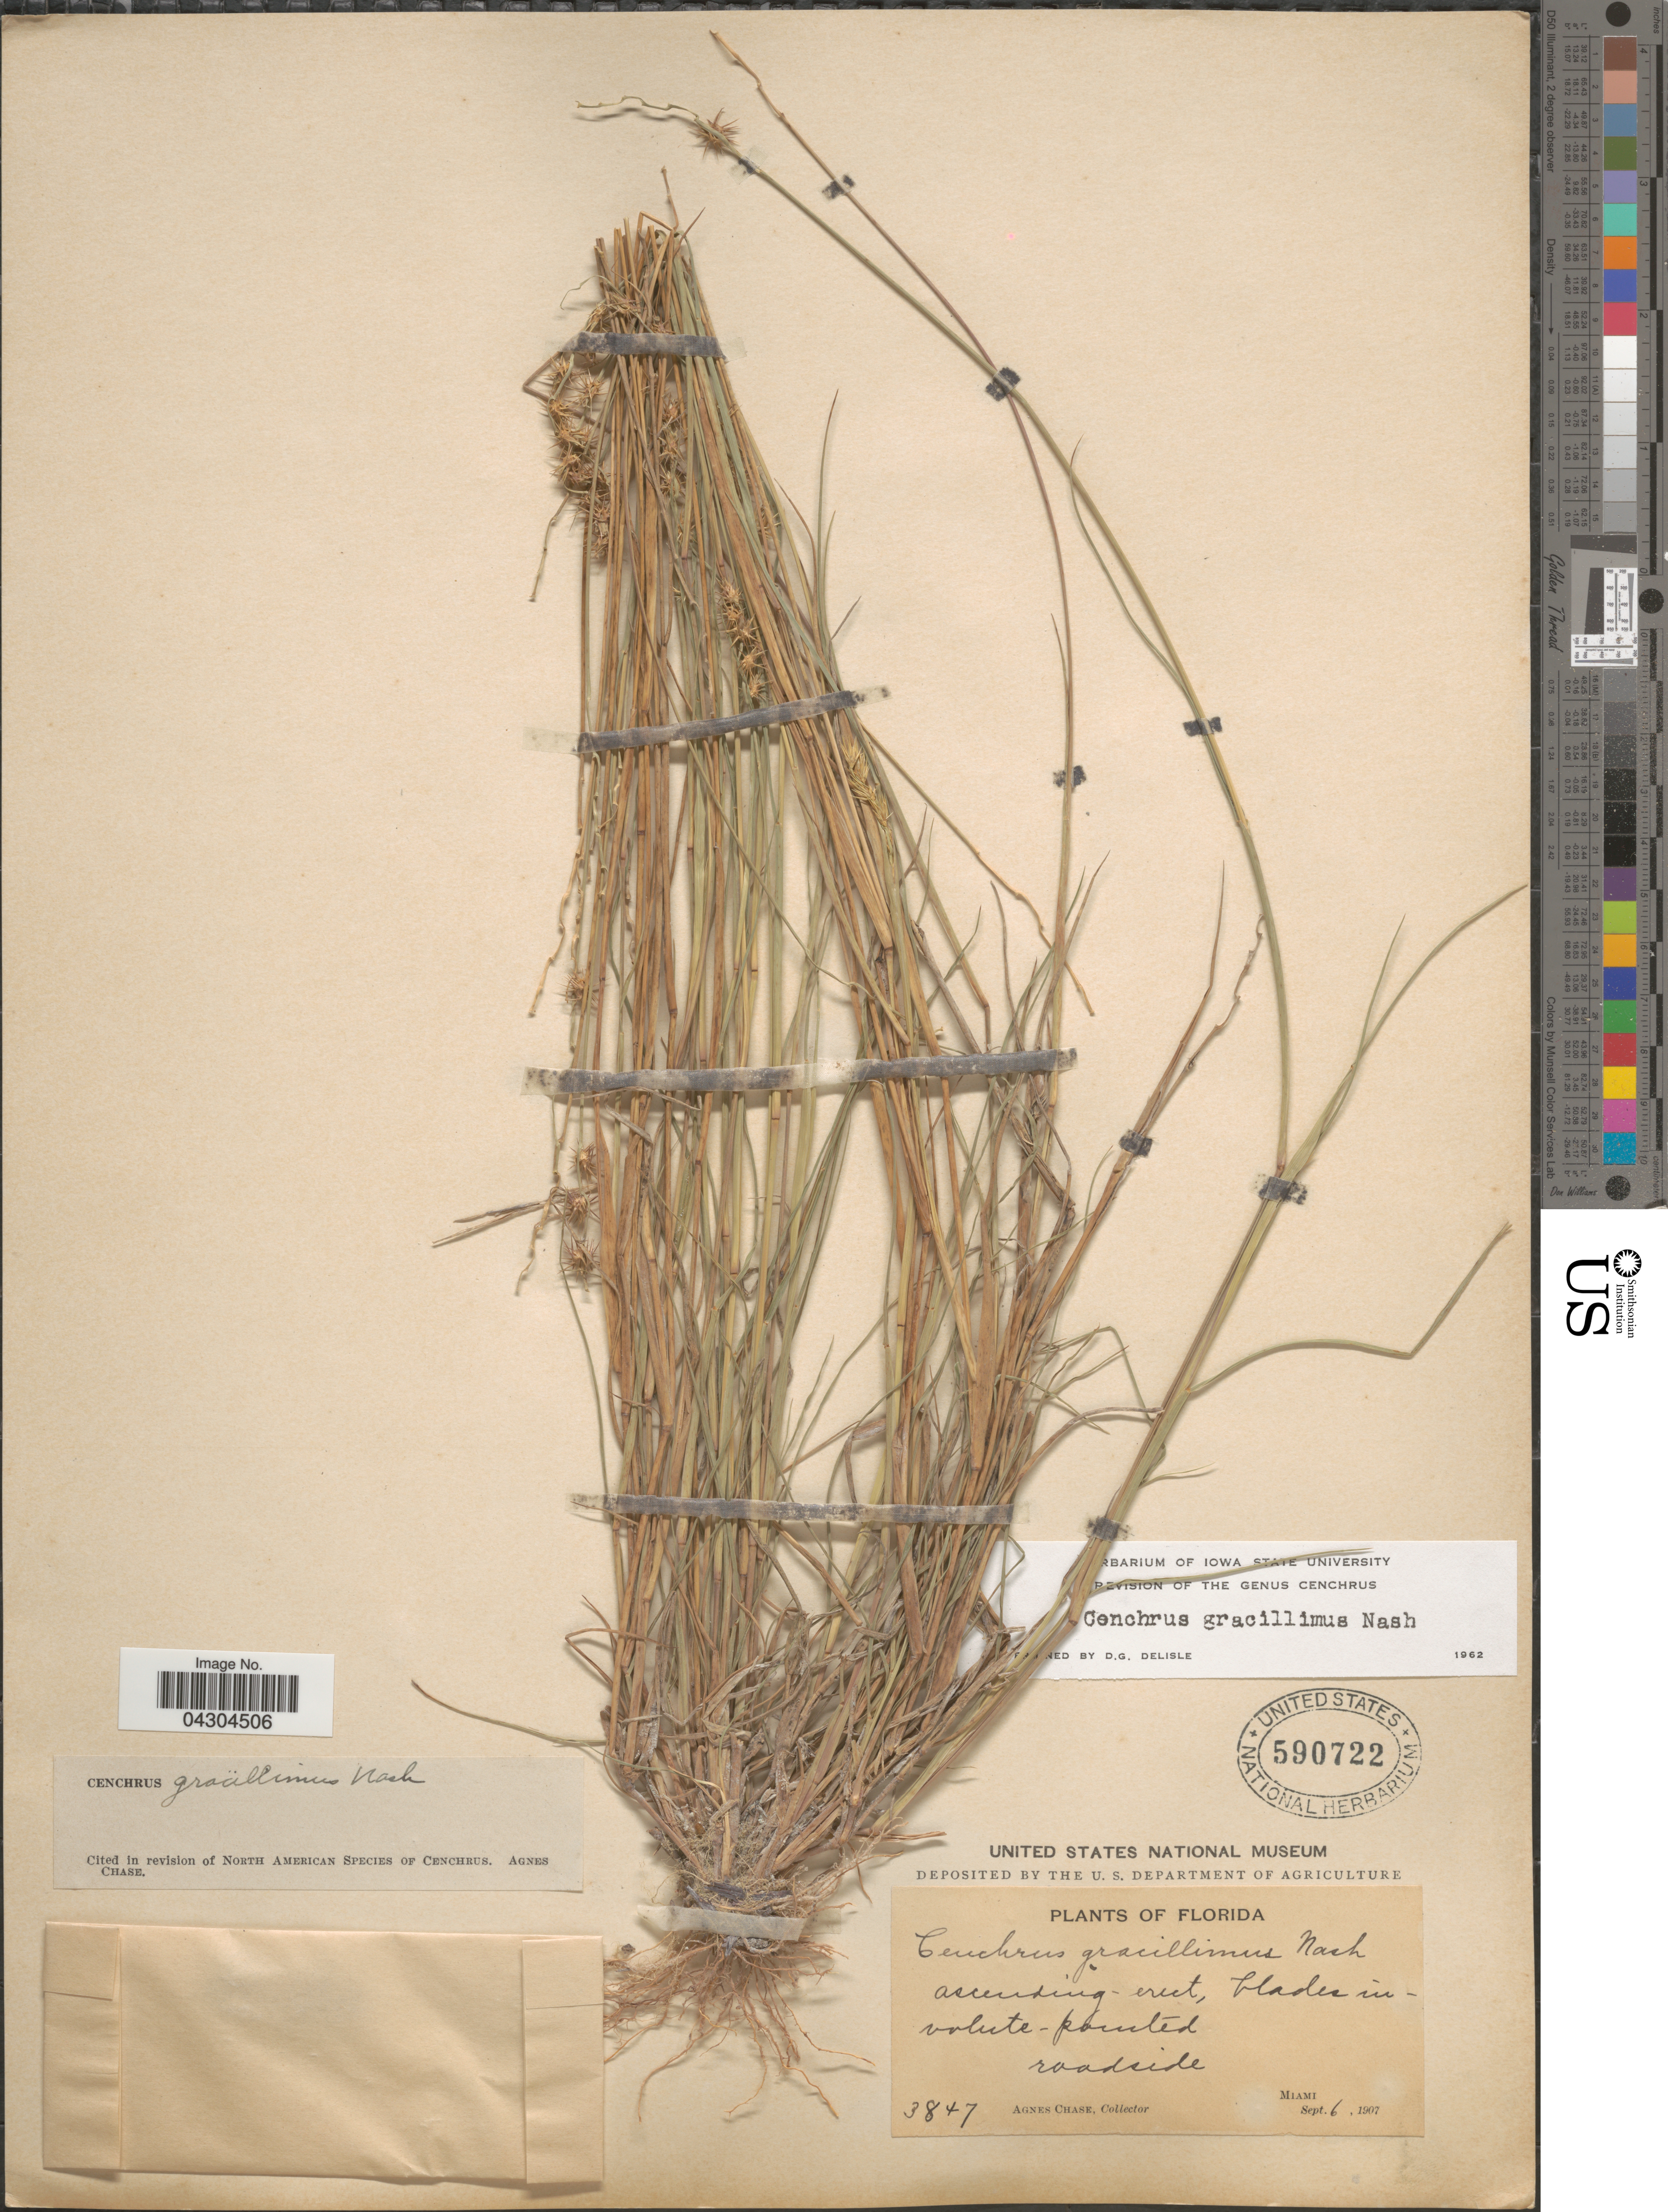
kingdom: Plantae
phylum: Tracheophyta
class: Liliopsida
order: Poales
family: Poaceae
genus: Cenchrus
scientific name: Cenchrus gracillimus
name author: Nash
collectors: A. Chase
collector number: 3847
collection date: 1907-09-06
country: United States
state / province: Florida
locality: Roadside. Miami.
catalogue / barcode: US 590722